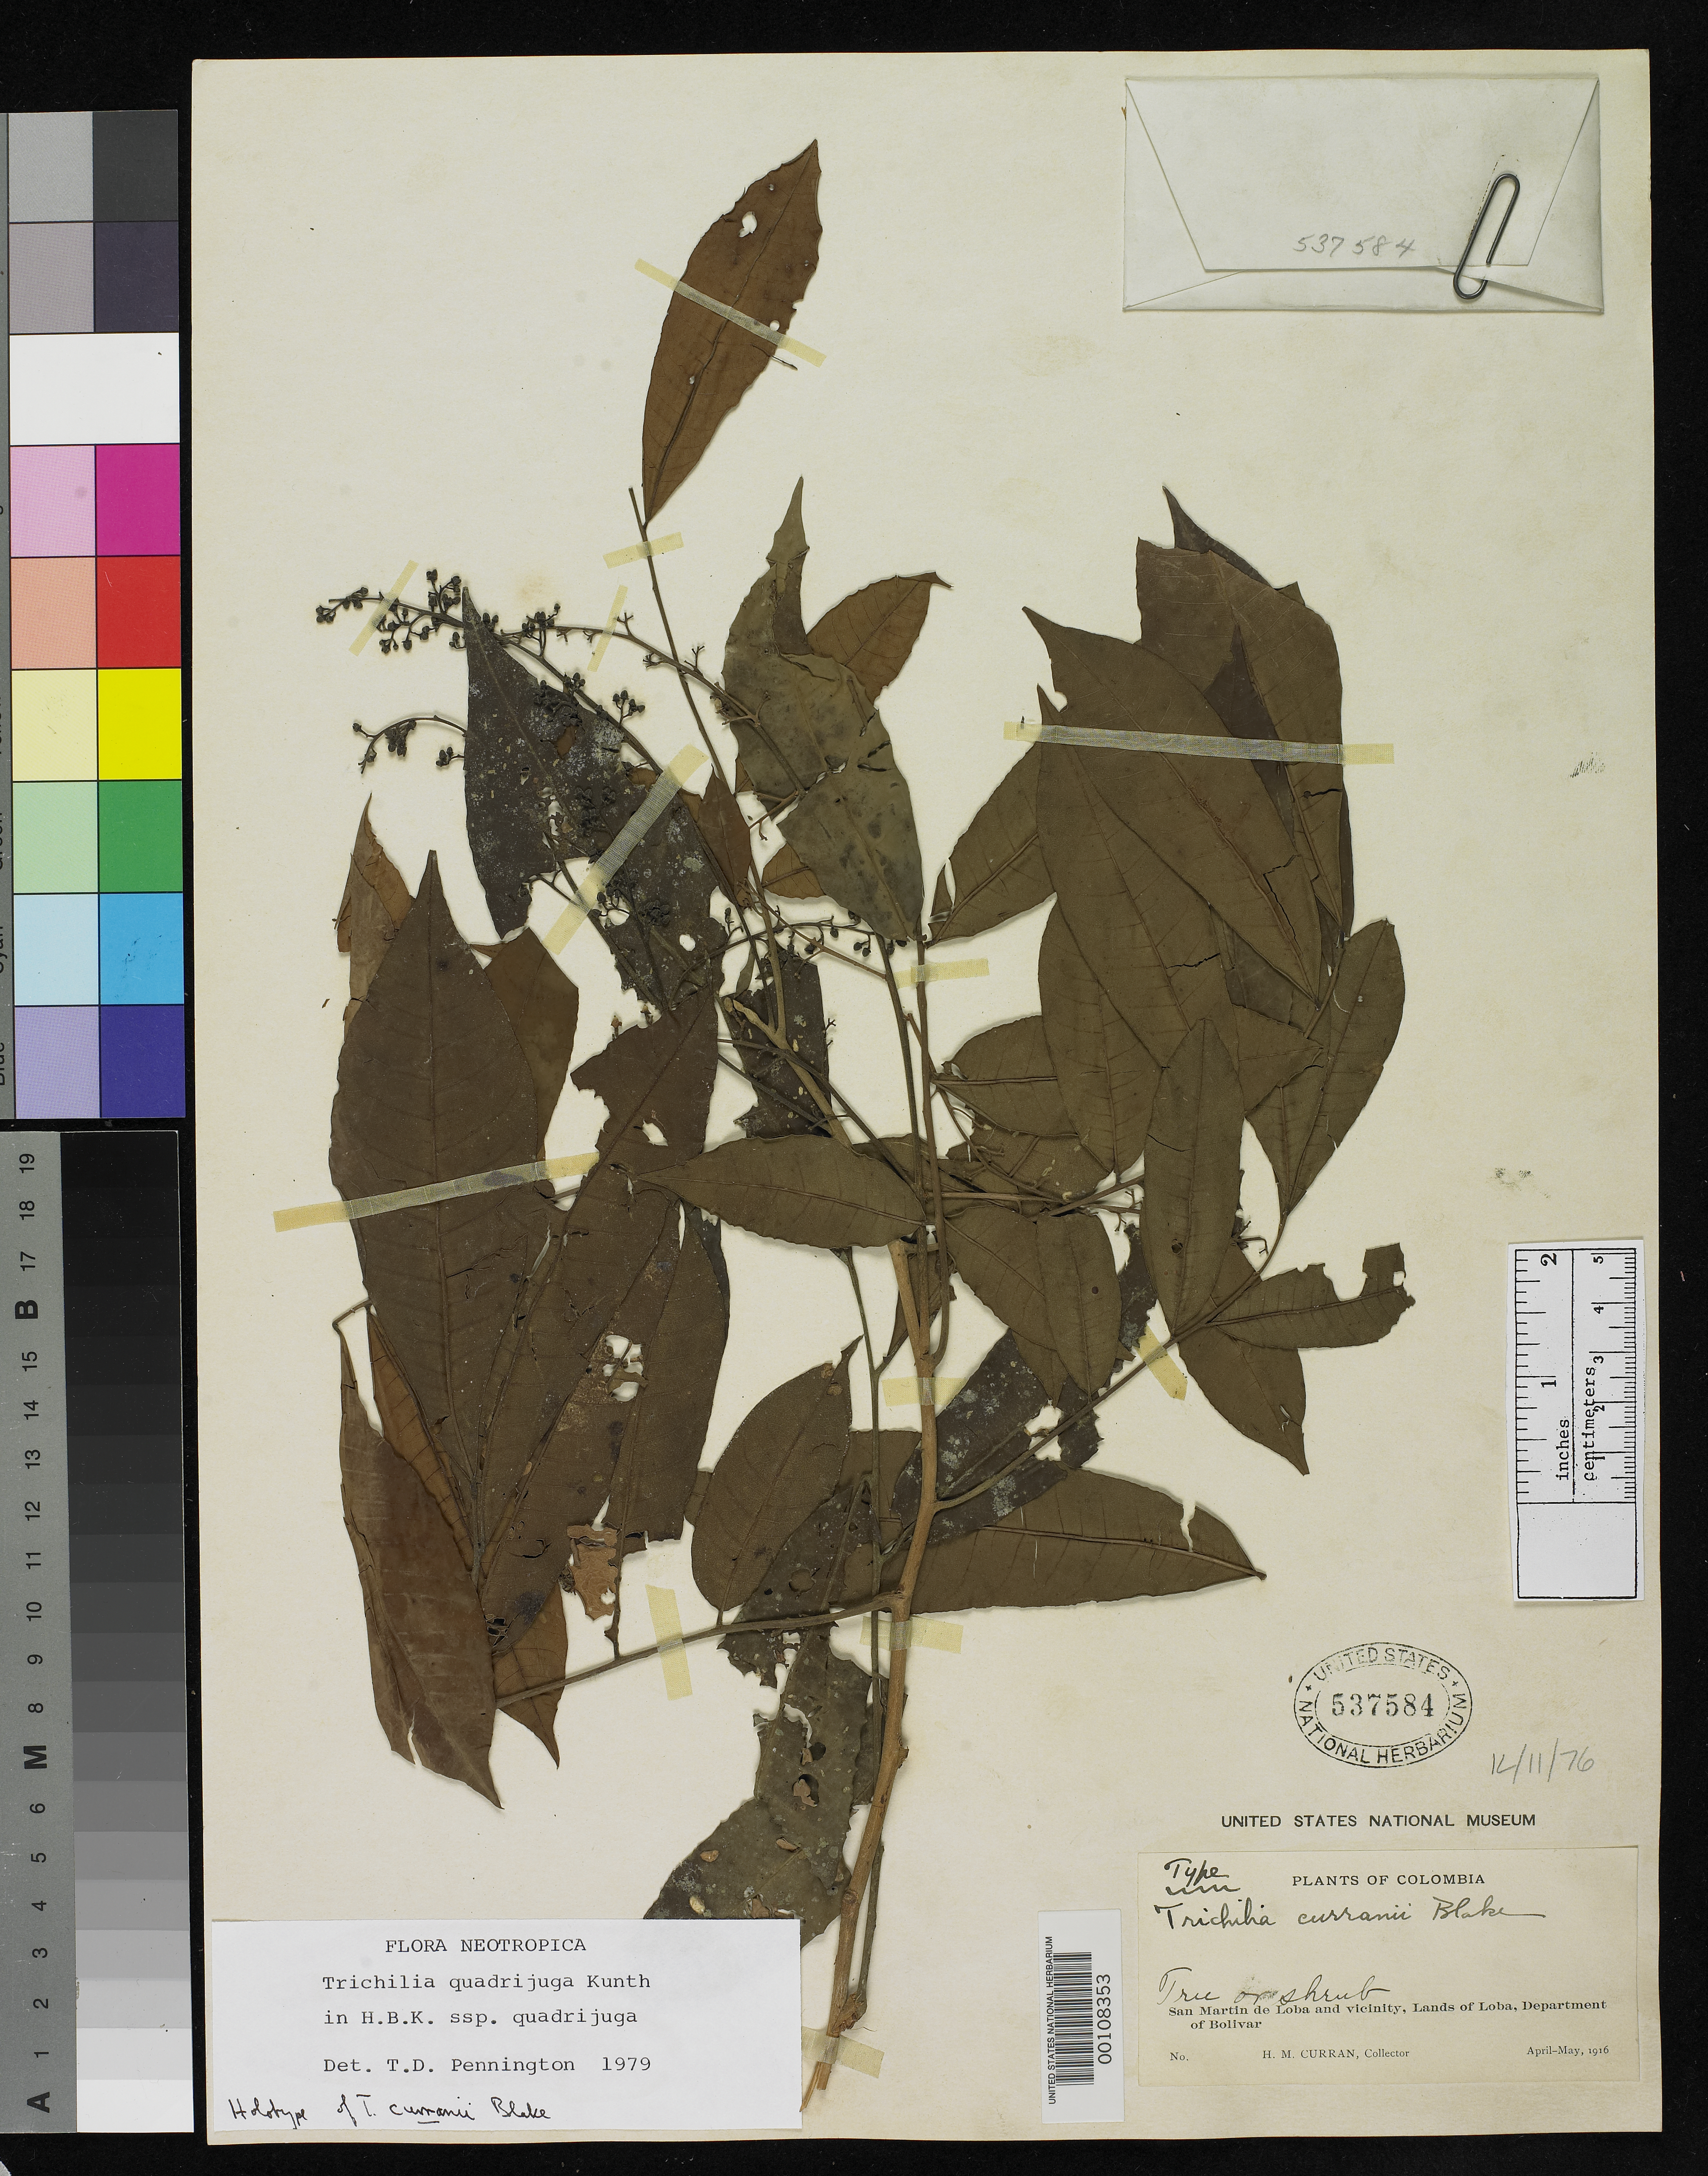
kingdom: Plantae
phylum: Tracheophyta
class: Magnoliopsida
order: Sapindales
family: Meliaceae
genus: Trichilia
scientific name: Trichilia curranii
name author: S.F. Blake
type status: Holotype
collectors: H. M. Curran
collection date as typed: April-May, 1916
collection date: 1916-04/1916-05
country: Colombia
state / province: Bolívar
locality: "San Martin de Loba and vicinity, Lands of Loba".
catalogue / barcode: US 537584